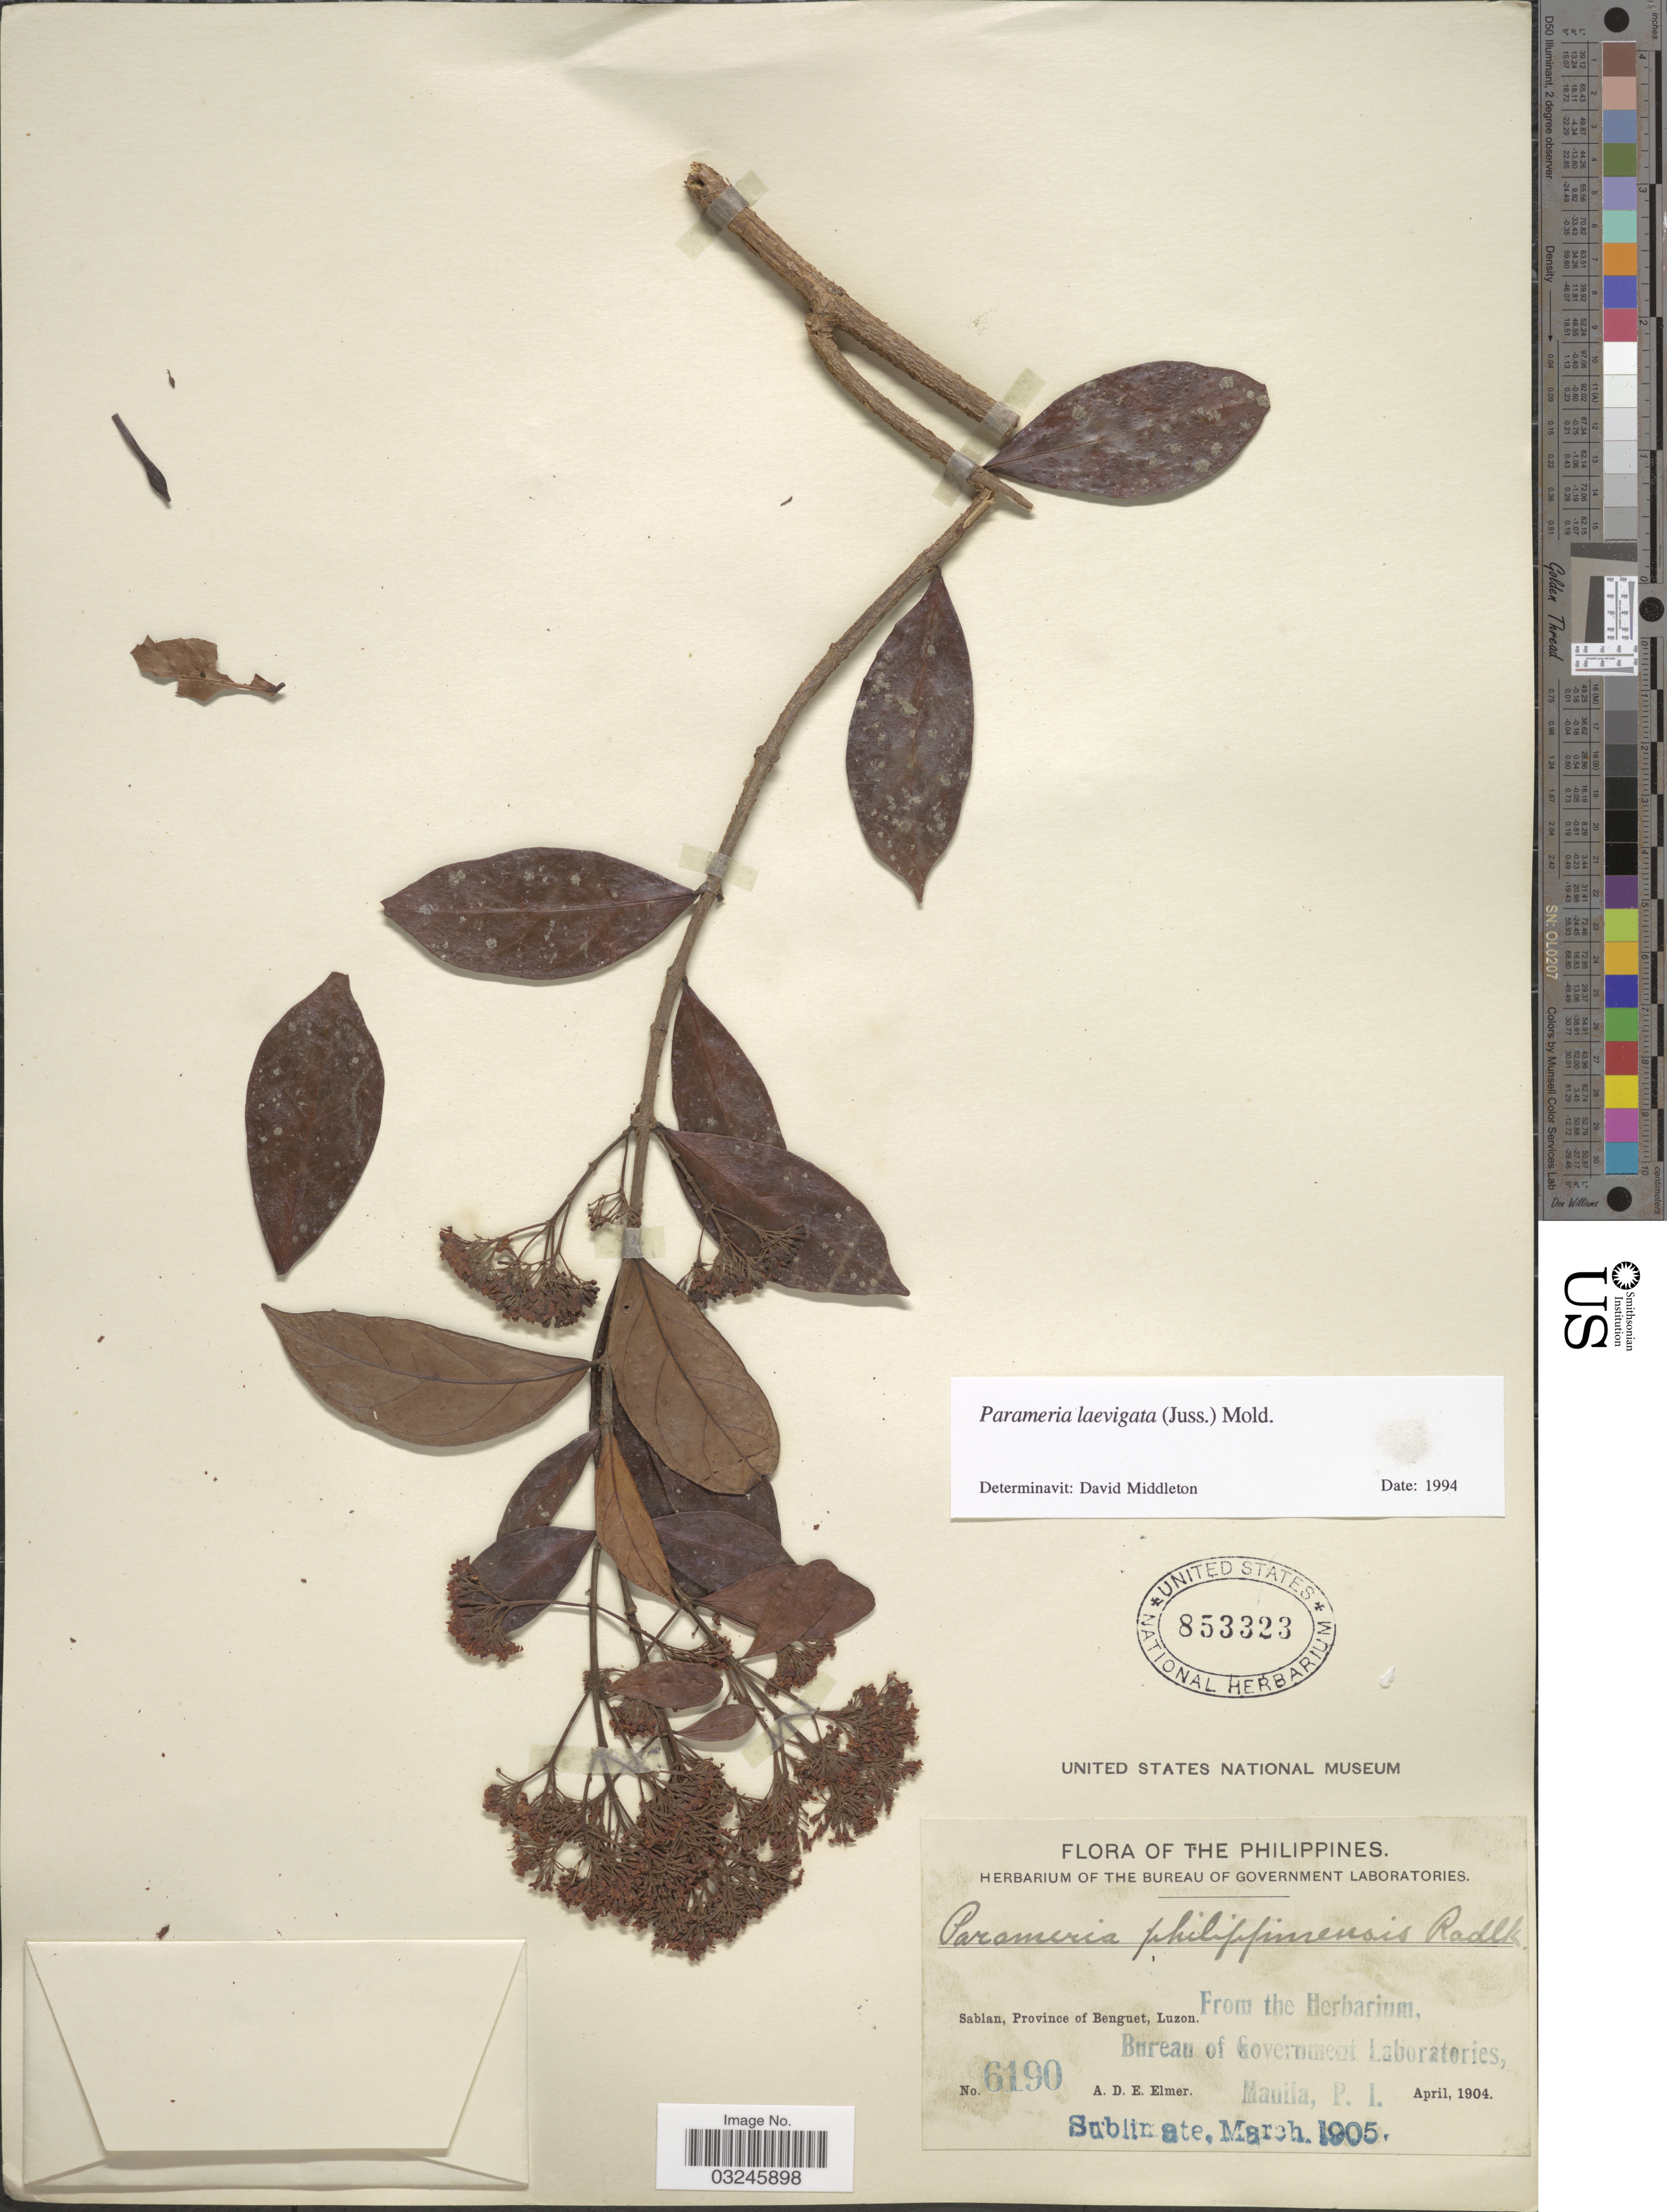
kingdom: Plantae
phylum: Tracheophyta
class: Magnoliopsida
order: Gentianales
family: Apocynaceae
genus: Parameria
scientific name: Parameria laevigata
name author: (Juss.) Moldenke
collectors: A. D. E. Elmer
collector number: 6190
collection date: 1904-04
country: Philippines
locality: Sablan, Province of Benguet, Luzon.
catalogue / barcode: US 853323